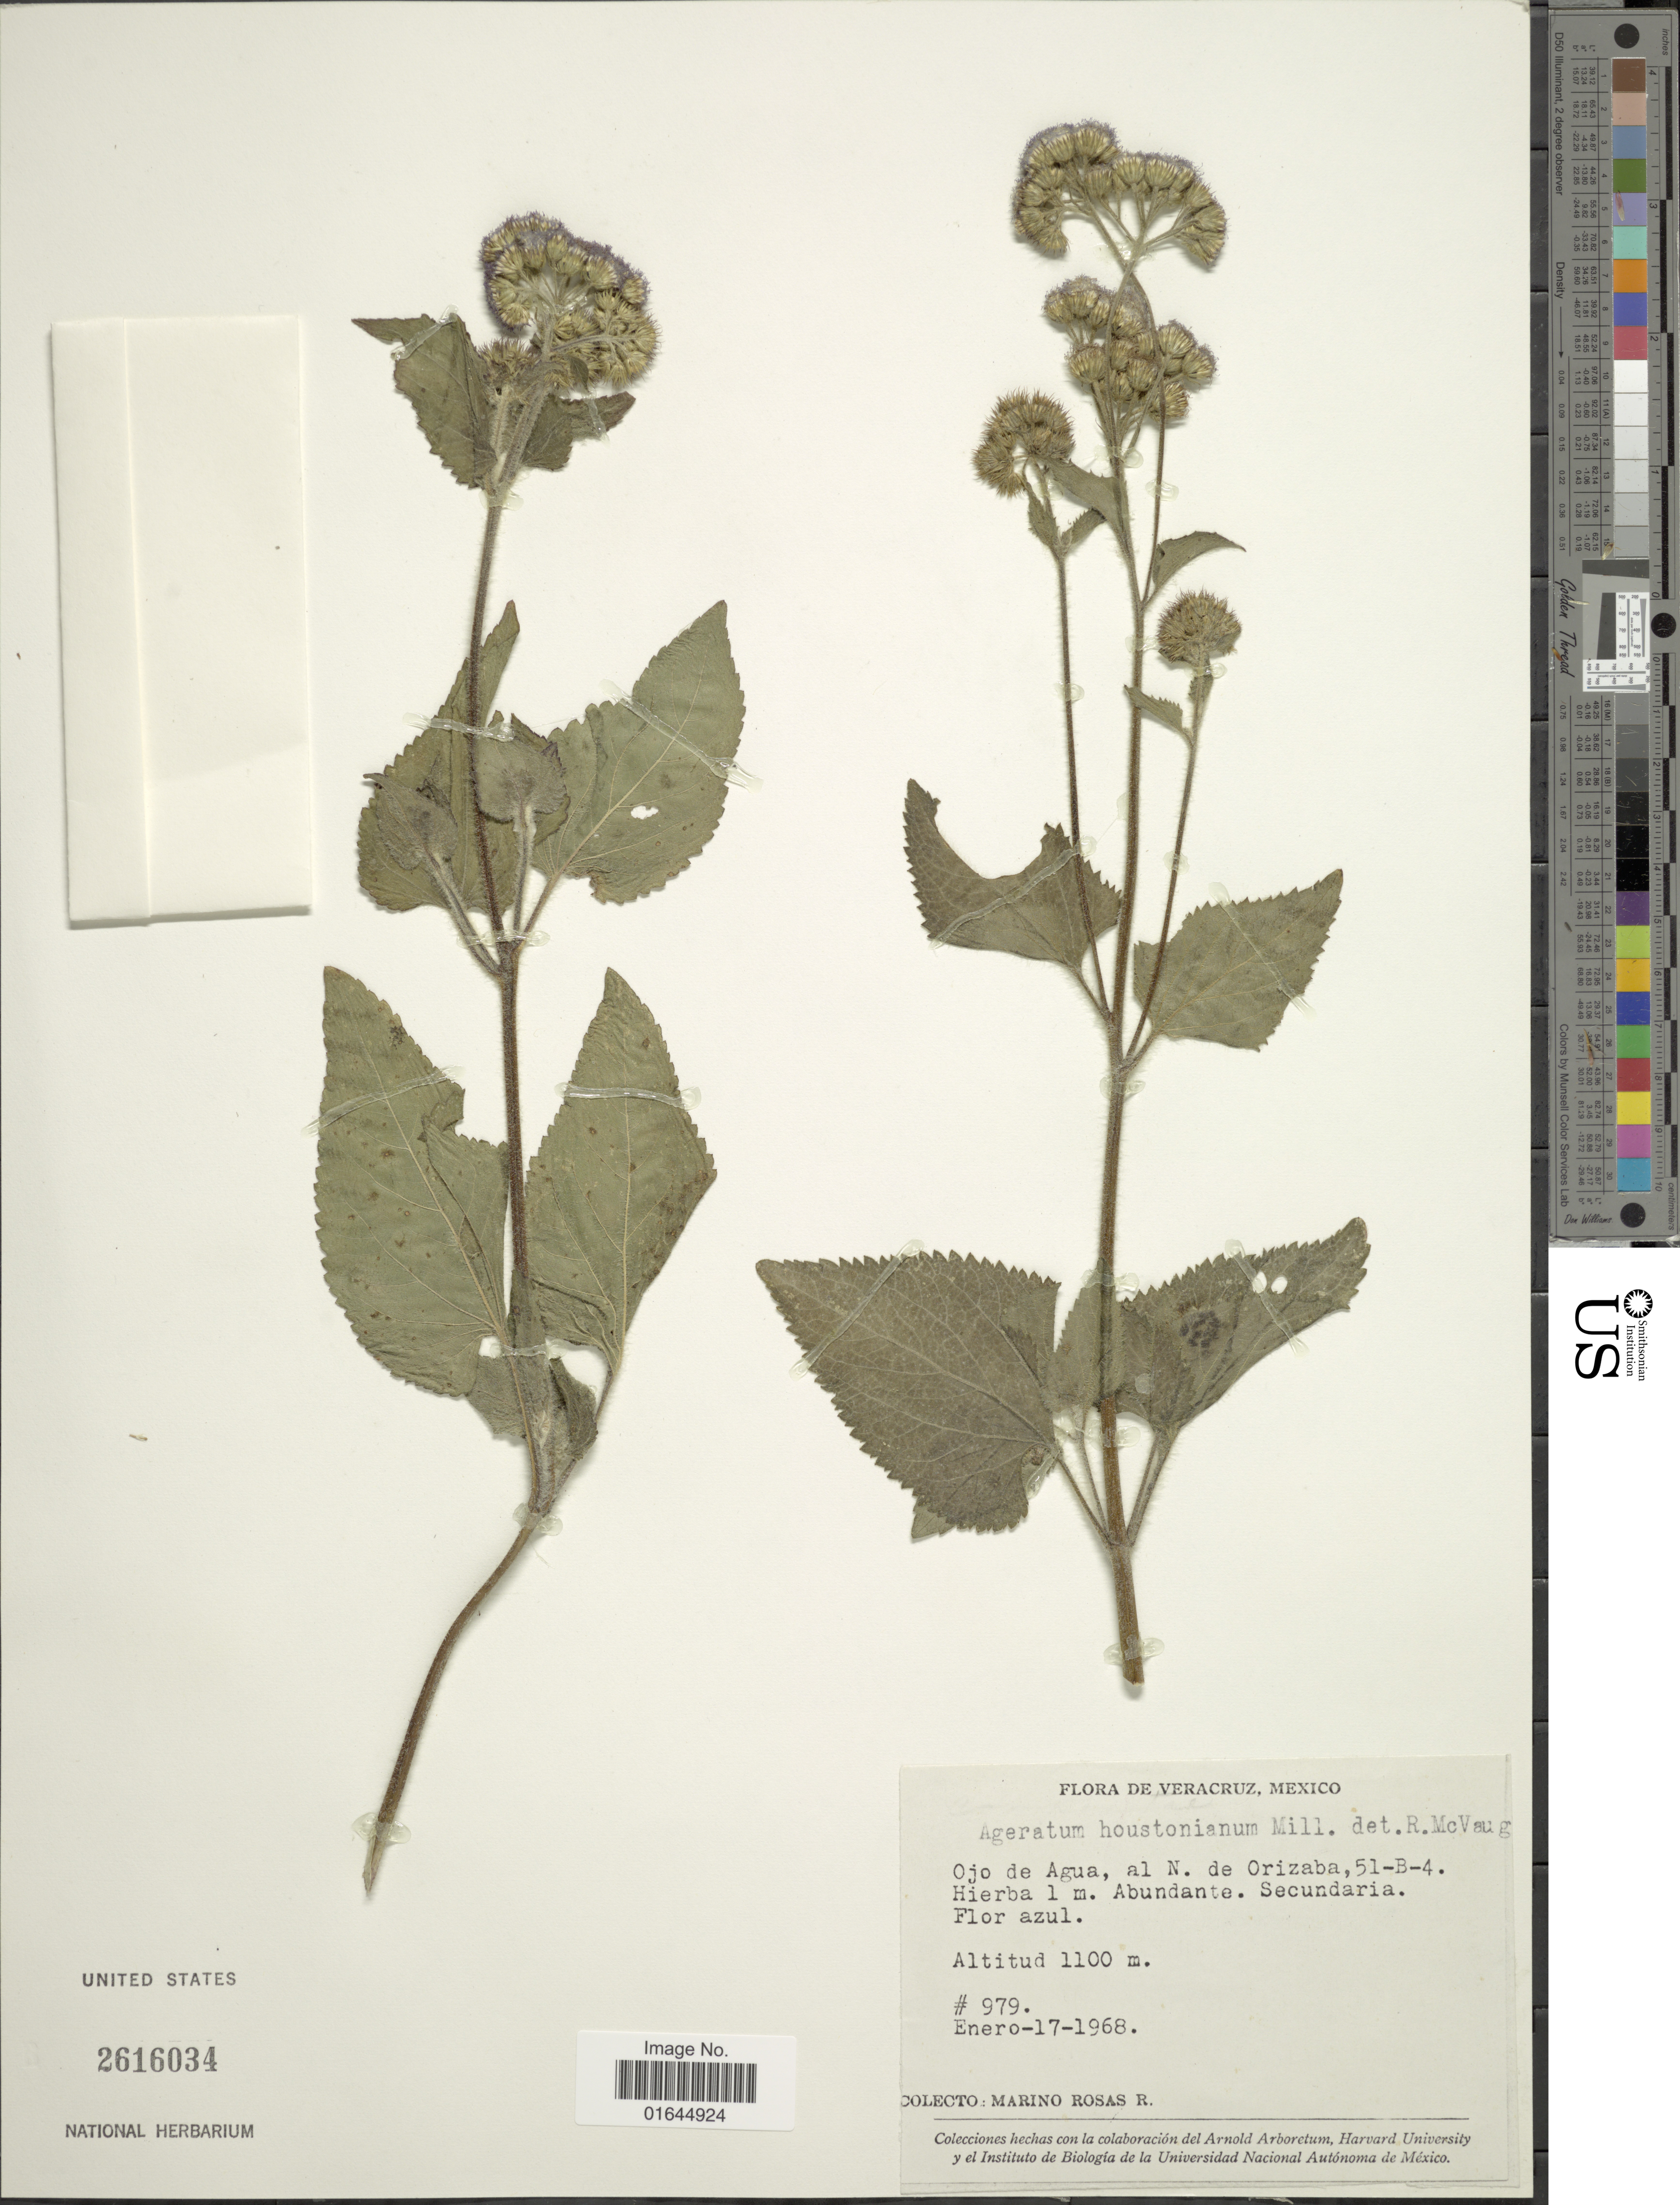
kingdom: Plantae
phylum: Tracheophyta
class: Magnoliopsida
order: Asterales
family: Asteraceae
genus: Ageratum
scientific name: Ageratum houstonianum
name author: Mill.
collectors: M. Rosas R.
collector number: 979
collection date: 1968-01-17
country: Mexico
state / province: Veracruz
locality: Oja de Agua, al N. de Orizaba, 51-B-4.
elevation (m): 1100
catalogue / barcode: US 2616034